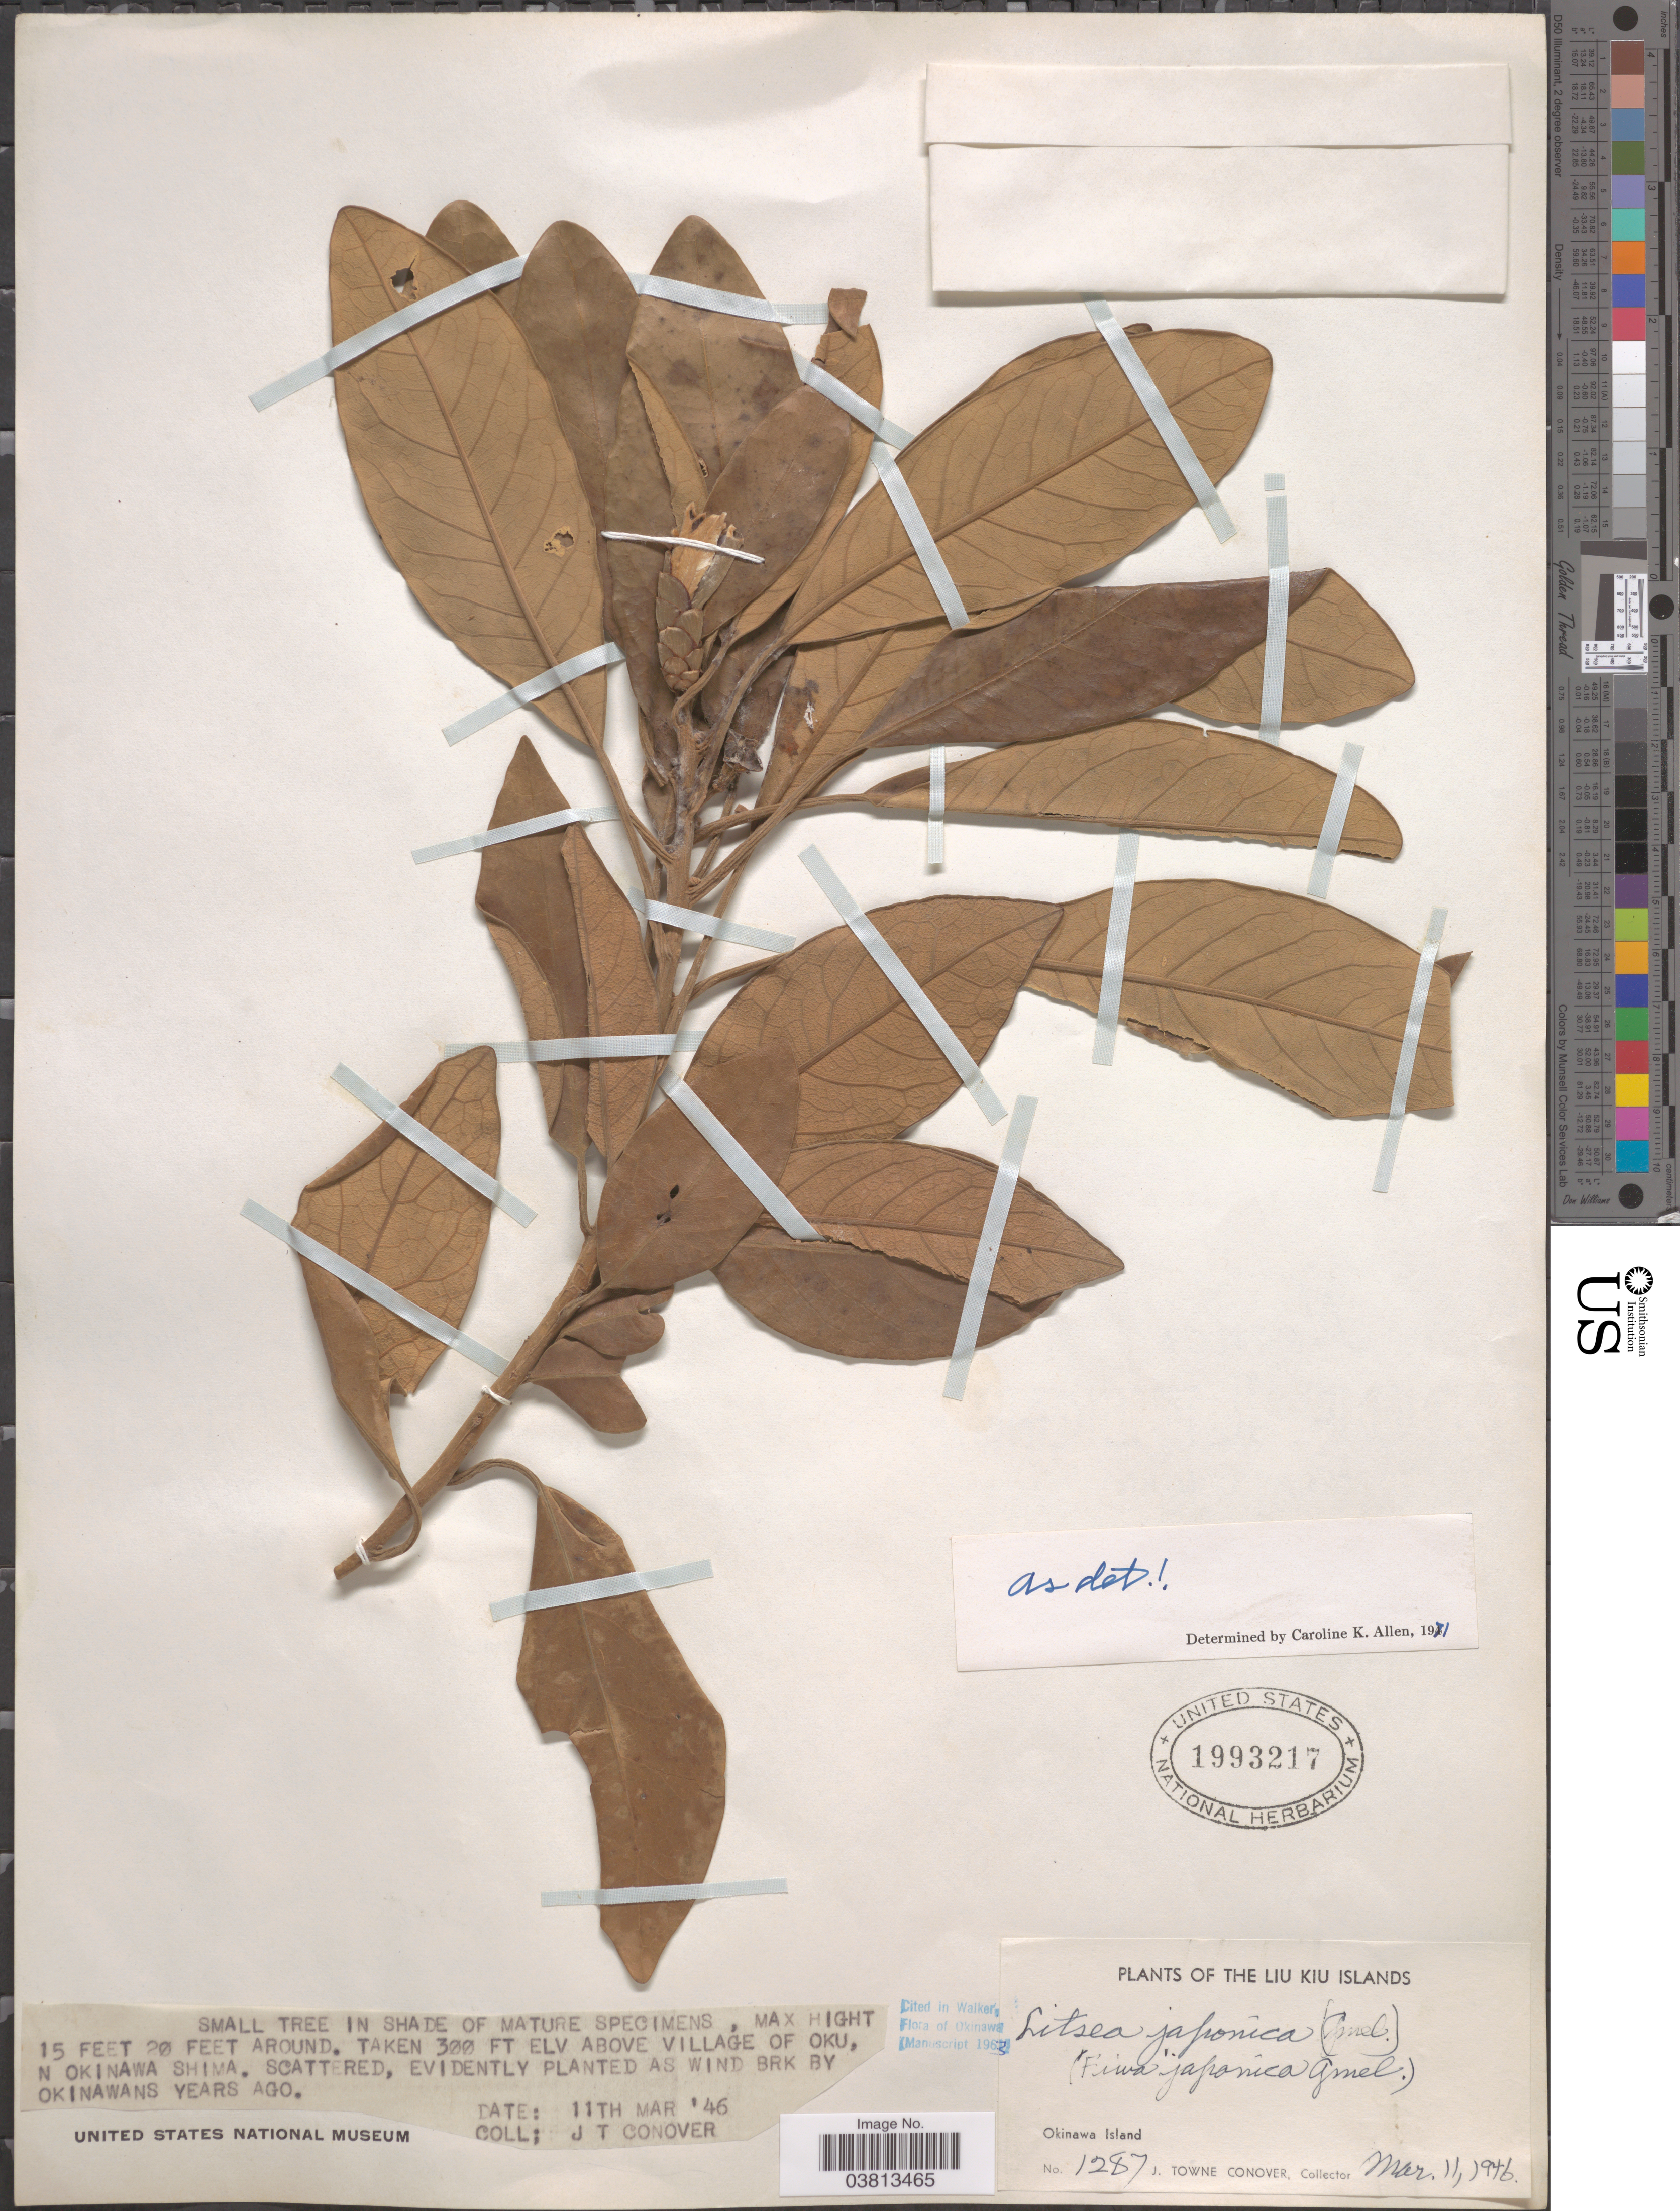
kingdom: Plantae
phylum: Tracheophyta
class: Magnoliopsida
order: Laurales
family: Lauraceae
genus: Litsea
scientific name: Litsea japonica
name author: (Thunb.) Juss.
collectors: J. T. Conover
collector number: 1287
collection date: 1946-03-11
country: Japan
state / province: Okinawa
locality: Liu Kiu Islands. Okinawa Island. Above village of Oku, N Okinawa Shima.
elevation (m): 91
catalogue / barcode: US 1993217